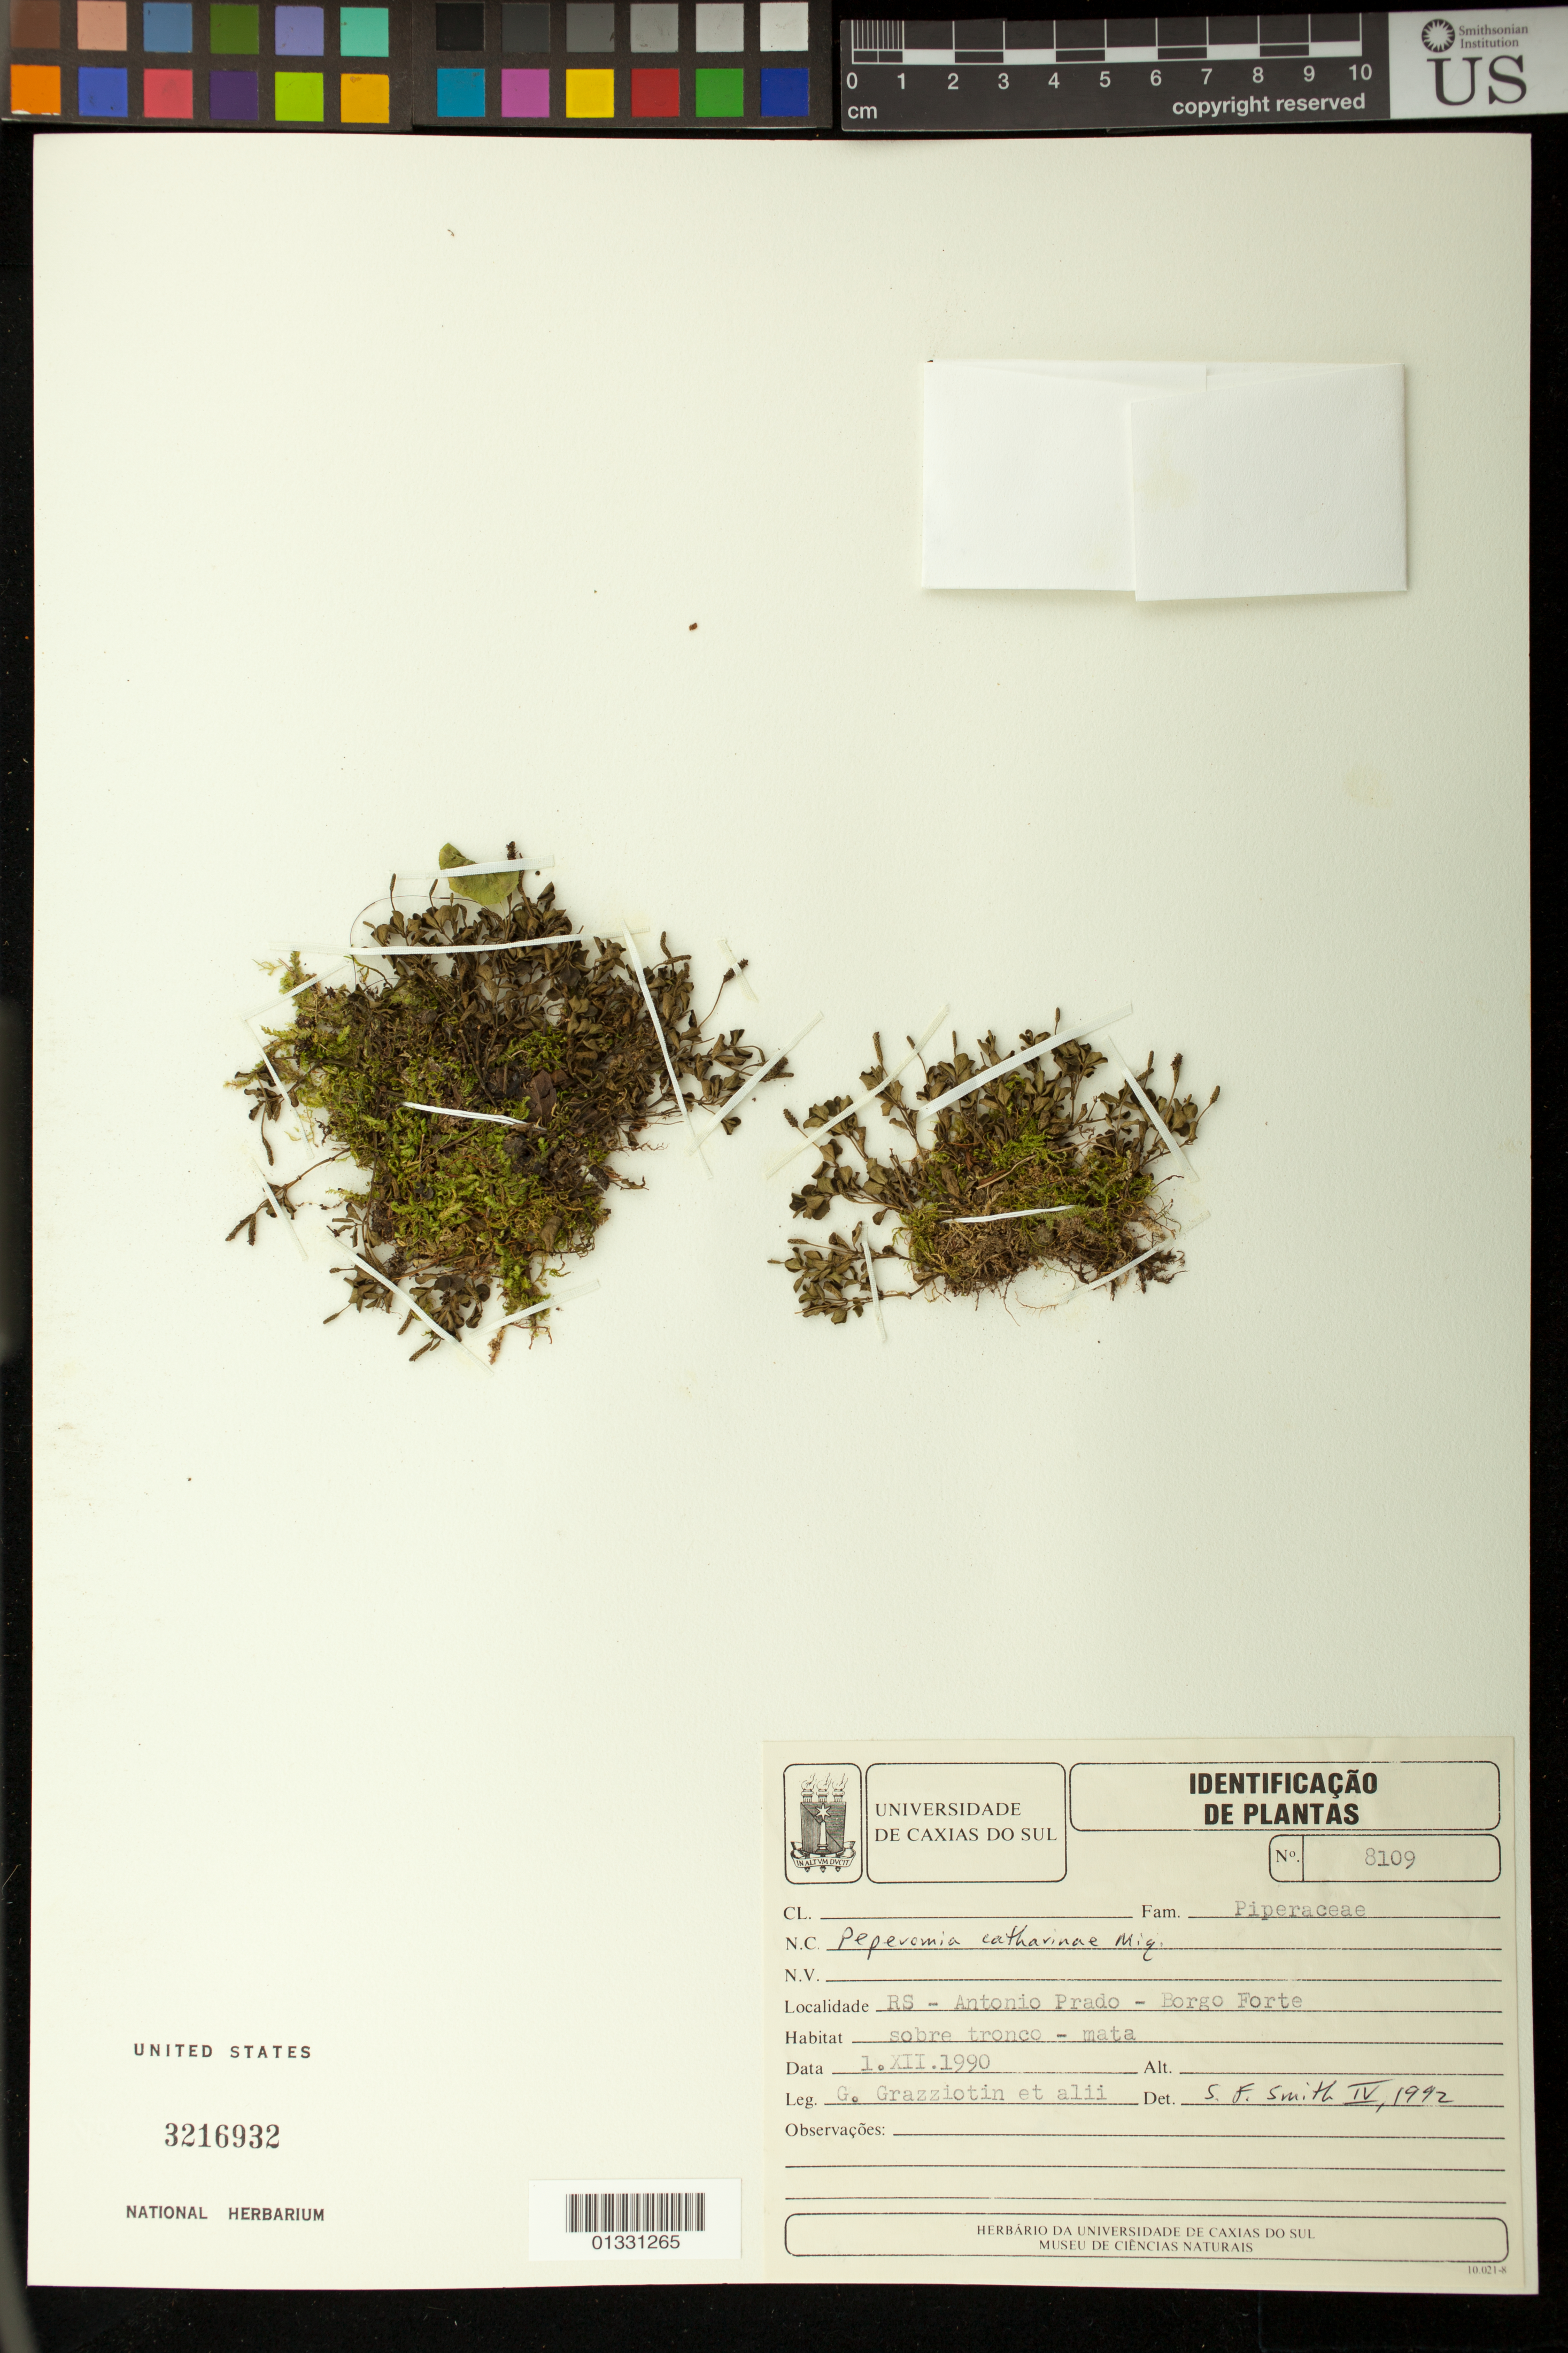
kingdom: Plantae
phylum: Tracheophyta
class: Magnoliopsida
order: Piperales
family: Piperaceae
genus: Peperomia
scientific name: Peperomia catharinae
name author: Miq.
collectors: G. Grazziotin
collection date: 1990-12-01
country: Brazil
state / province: Rio Grande do Sul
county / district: Antônio Prado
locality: Borgo Forte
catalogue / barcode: US 3216932